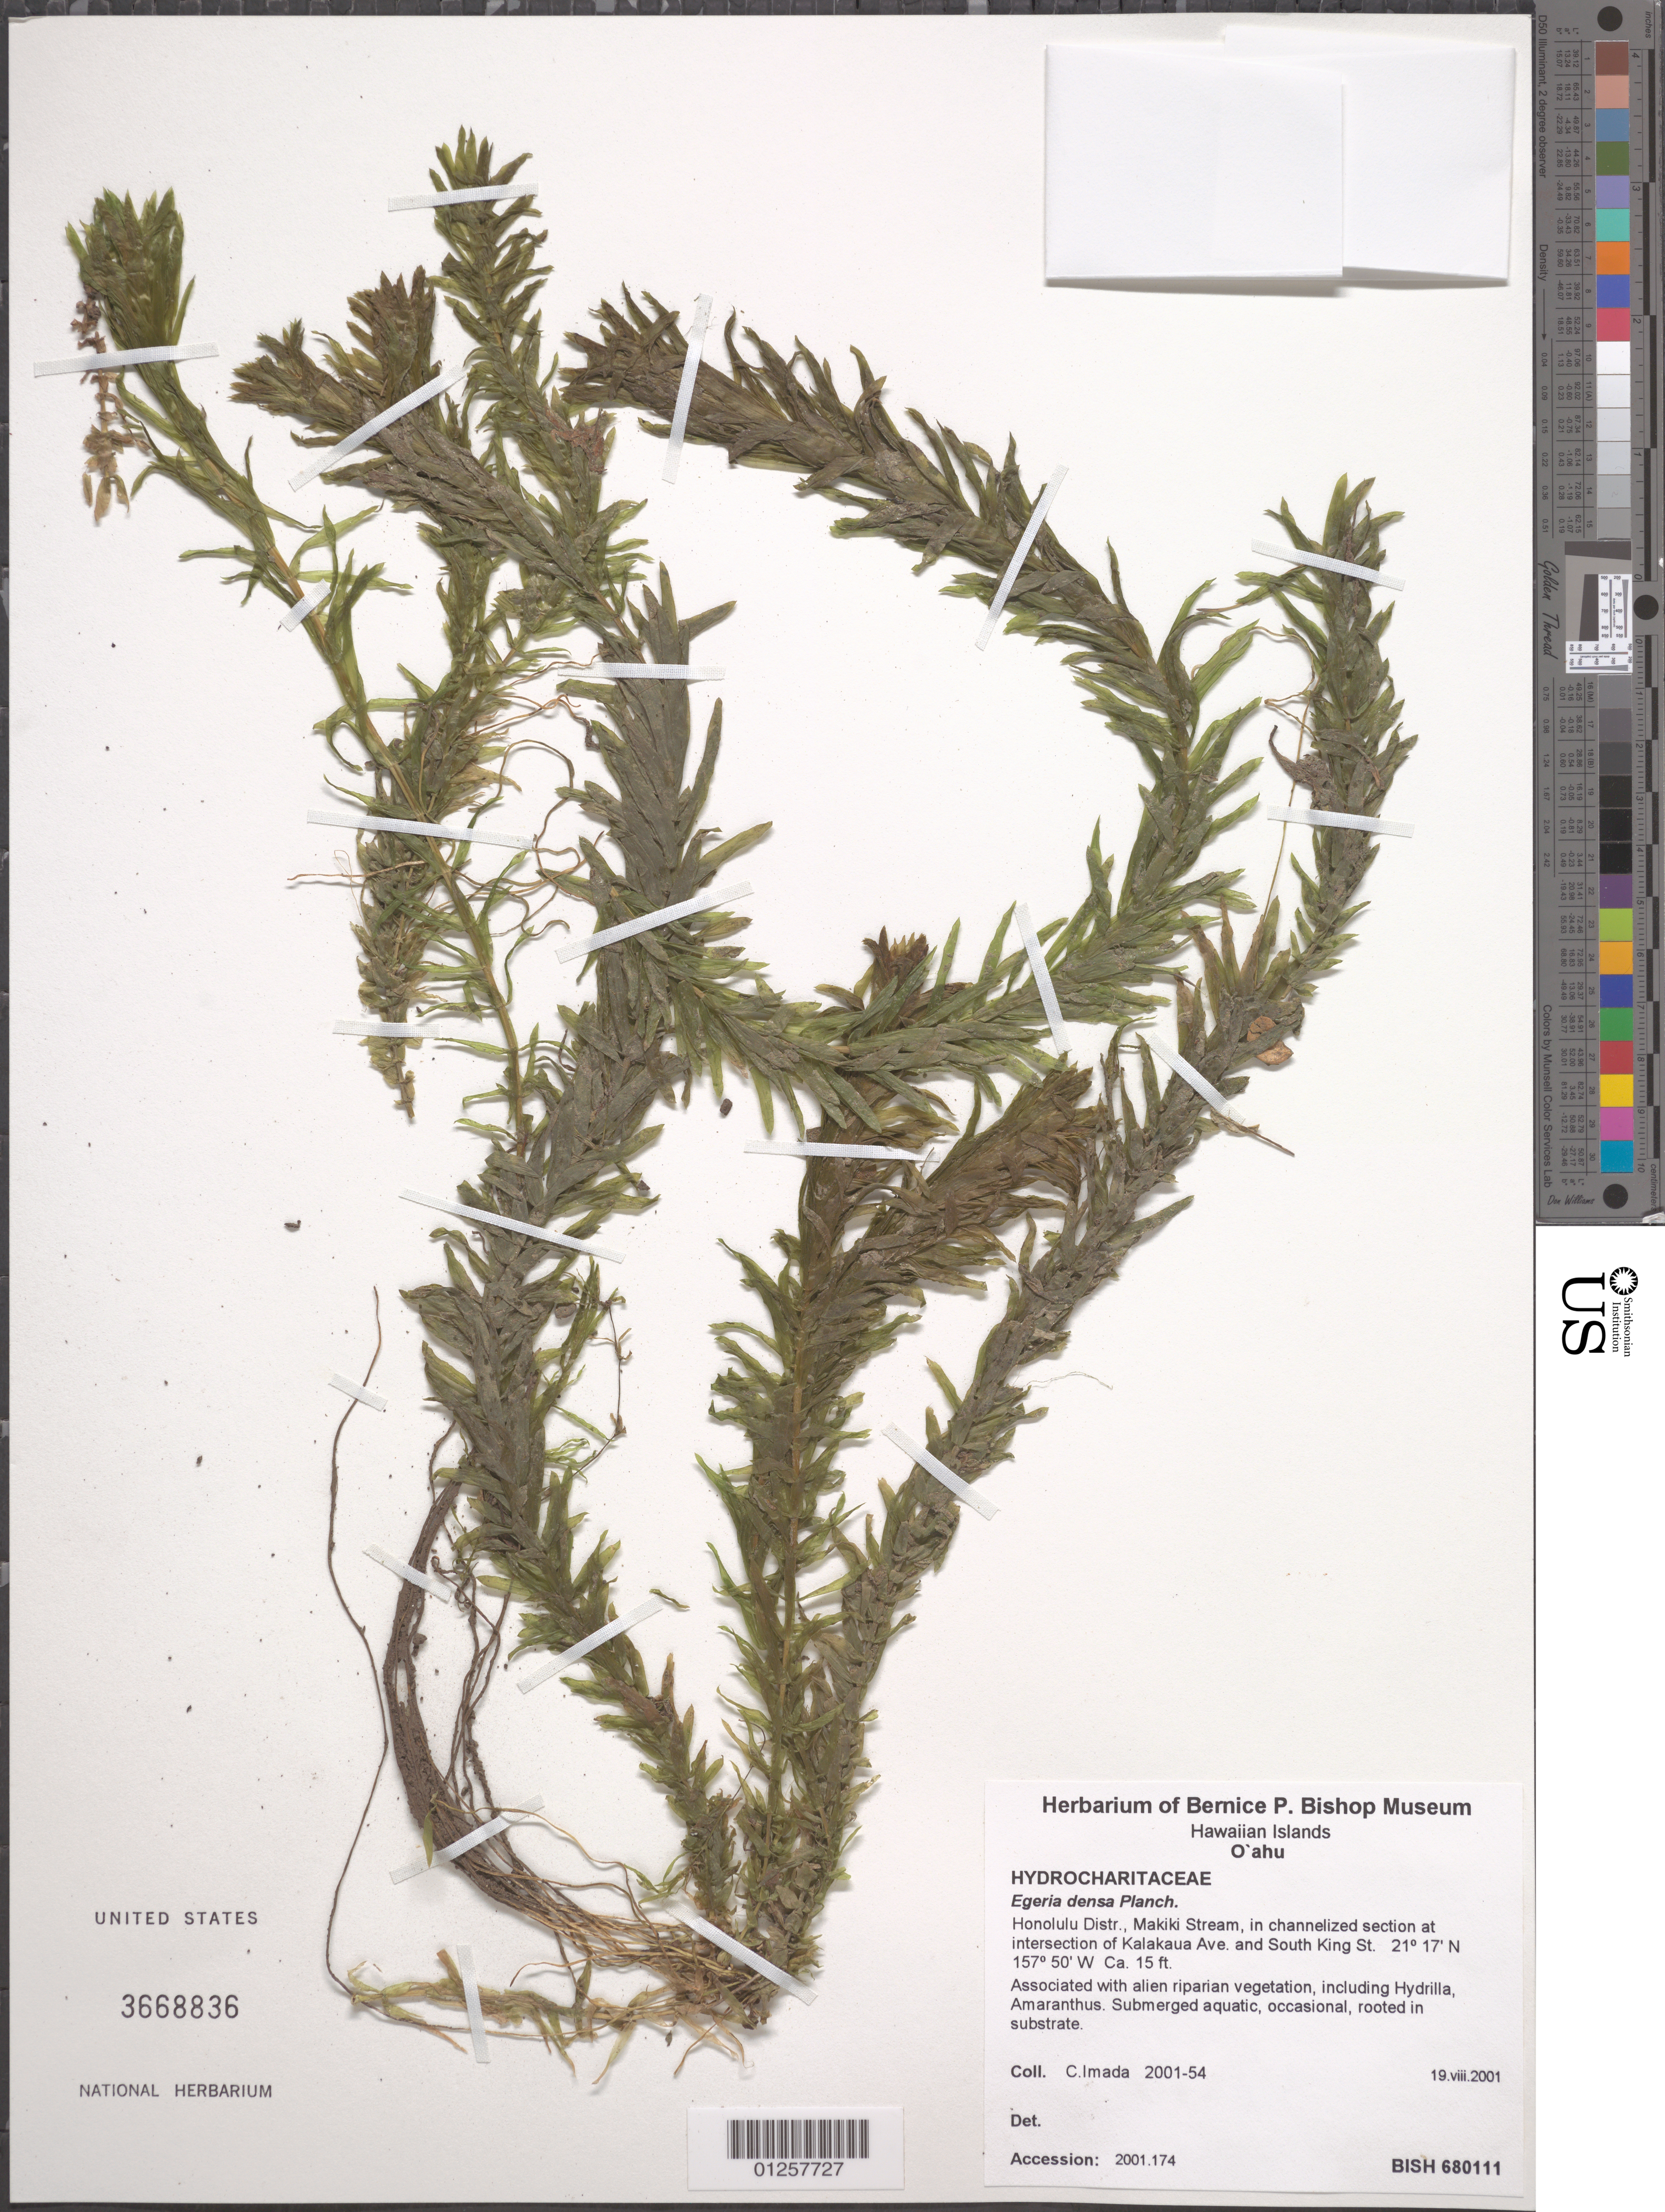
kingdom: Plantae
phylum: Tracheophyta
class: Liliopsida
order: Alismatales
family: Hydrocharitaceae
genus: Egeria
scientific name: Egeria densa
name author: Planch.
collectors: C. Imada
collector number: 2001-54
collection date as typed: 19.viii.2001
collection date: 2001-08-19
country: United States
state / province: Hawaii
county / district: Honolulu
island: Oahu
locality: Makiki Stream, in channelized section at intersection of Kalakaua Ave. and South King St.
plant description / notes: Accession: 2001.174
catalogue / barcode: US 3668836